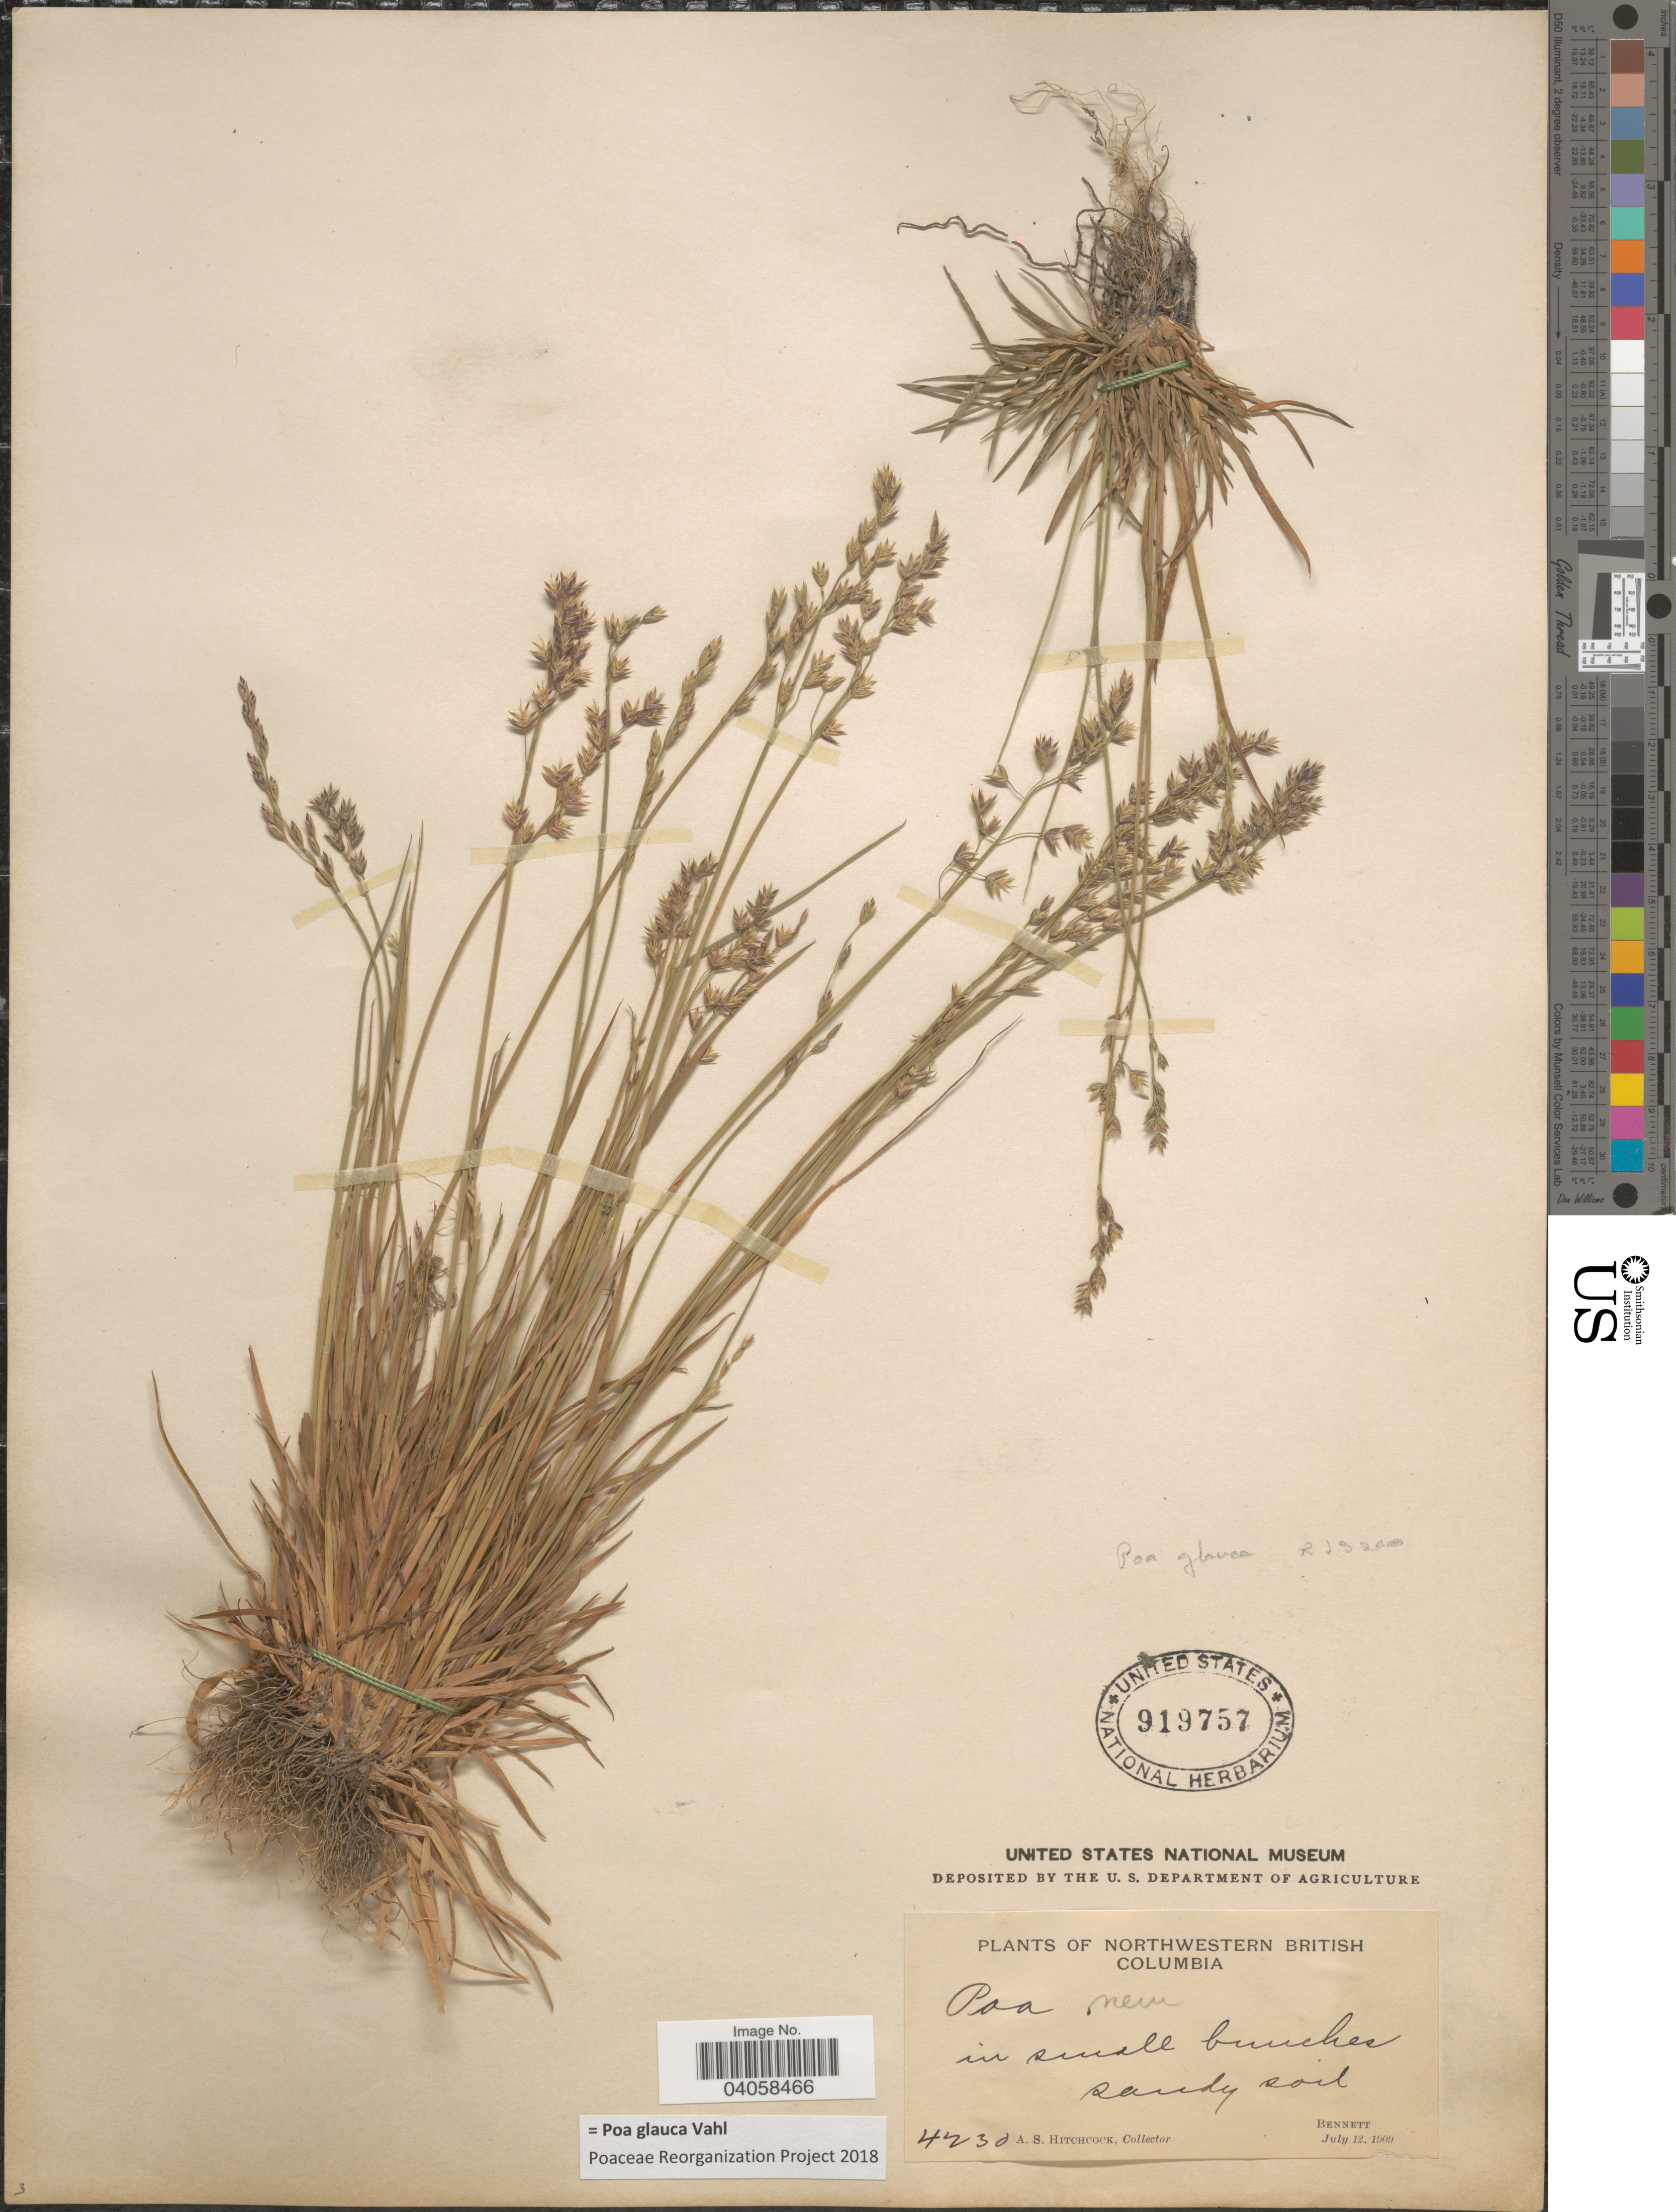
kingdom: Plantae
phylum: Tracheophyta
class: Liliopsida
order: Poales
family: Poaceae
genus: Poa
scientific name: Poa glauca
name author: Vahl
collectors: A. S. Hitchcock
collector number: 4230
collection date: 1909-07-12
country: Canada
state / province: British Columbia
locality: Northwestern British Columbia. Bennett.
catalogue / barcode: US 919757